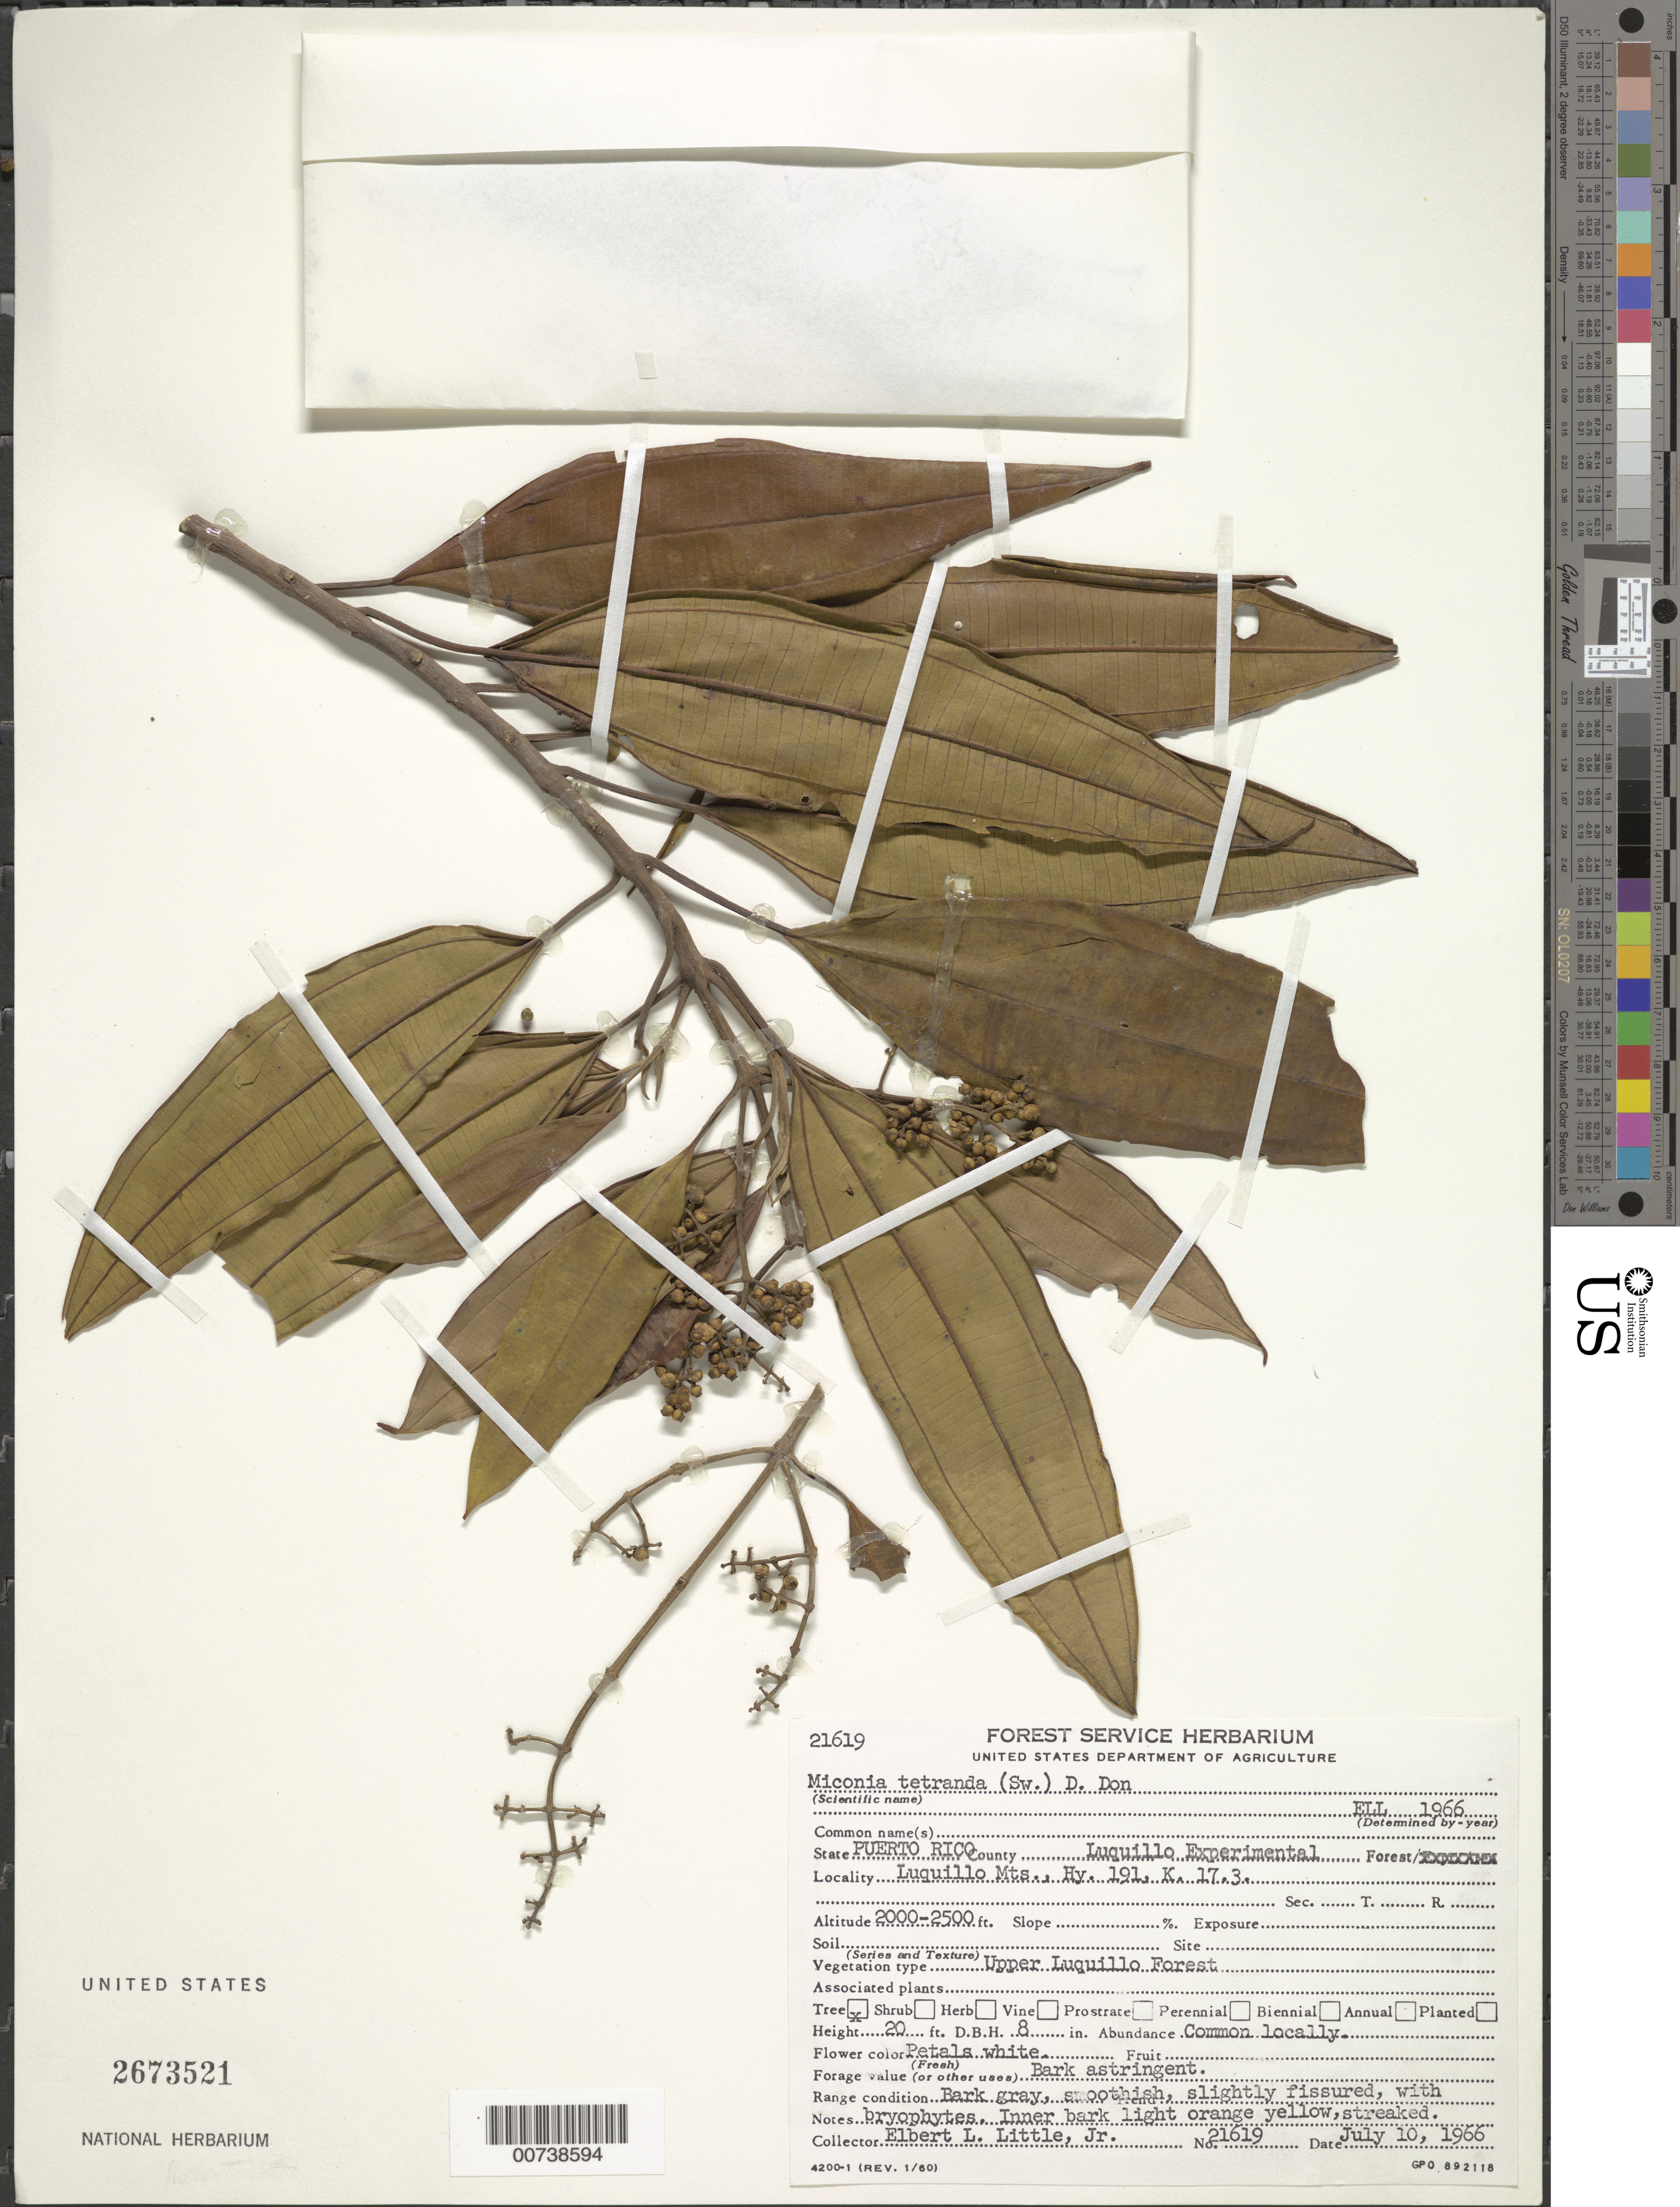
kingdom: Plantae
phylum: Tracheophyta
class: Magnoliopsida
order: Myrtales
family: Melastomataceae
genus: Miconia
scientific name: Miconia tetrandra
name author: (Sw.) D. Don ex G. Don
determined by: Little, Elbert L., Jr., (FSSR), United States Department of Agriculture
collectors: E. L. Little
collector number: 21619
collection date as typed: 10 Jul 1966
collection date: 1966-07-10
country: Puerto Rico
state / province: Luquillo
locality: Luquillo Experimental Forest, Luquillo Mountains, Hy 191, km 17.3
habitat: Upper Luquillo Forest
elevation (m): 610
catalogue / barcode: US 2673521